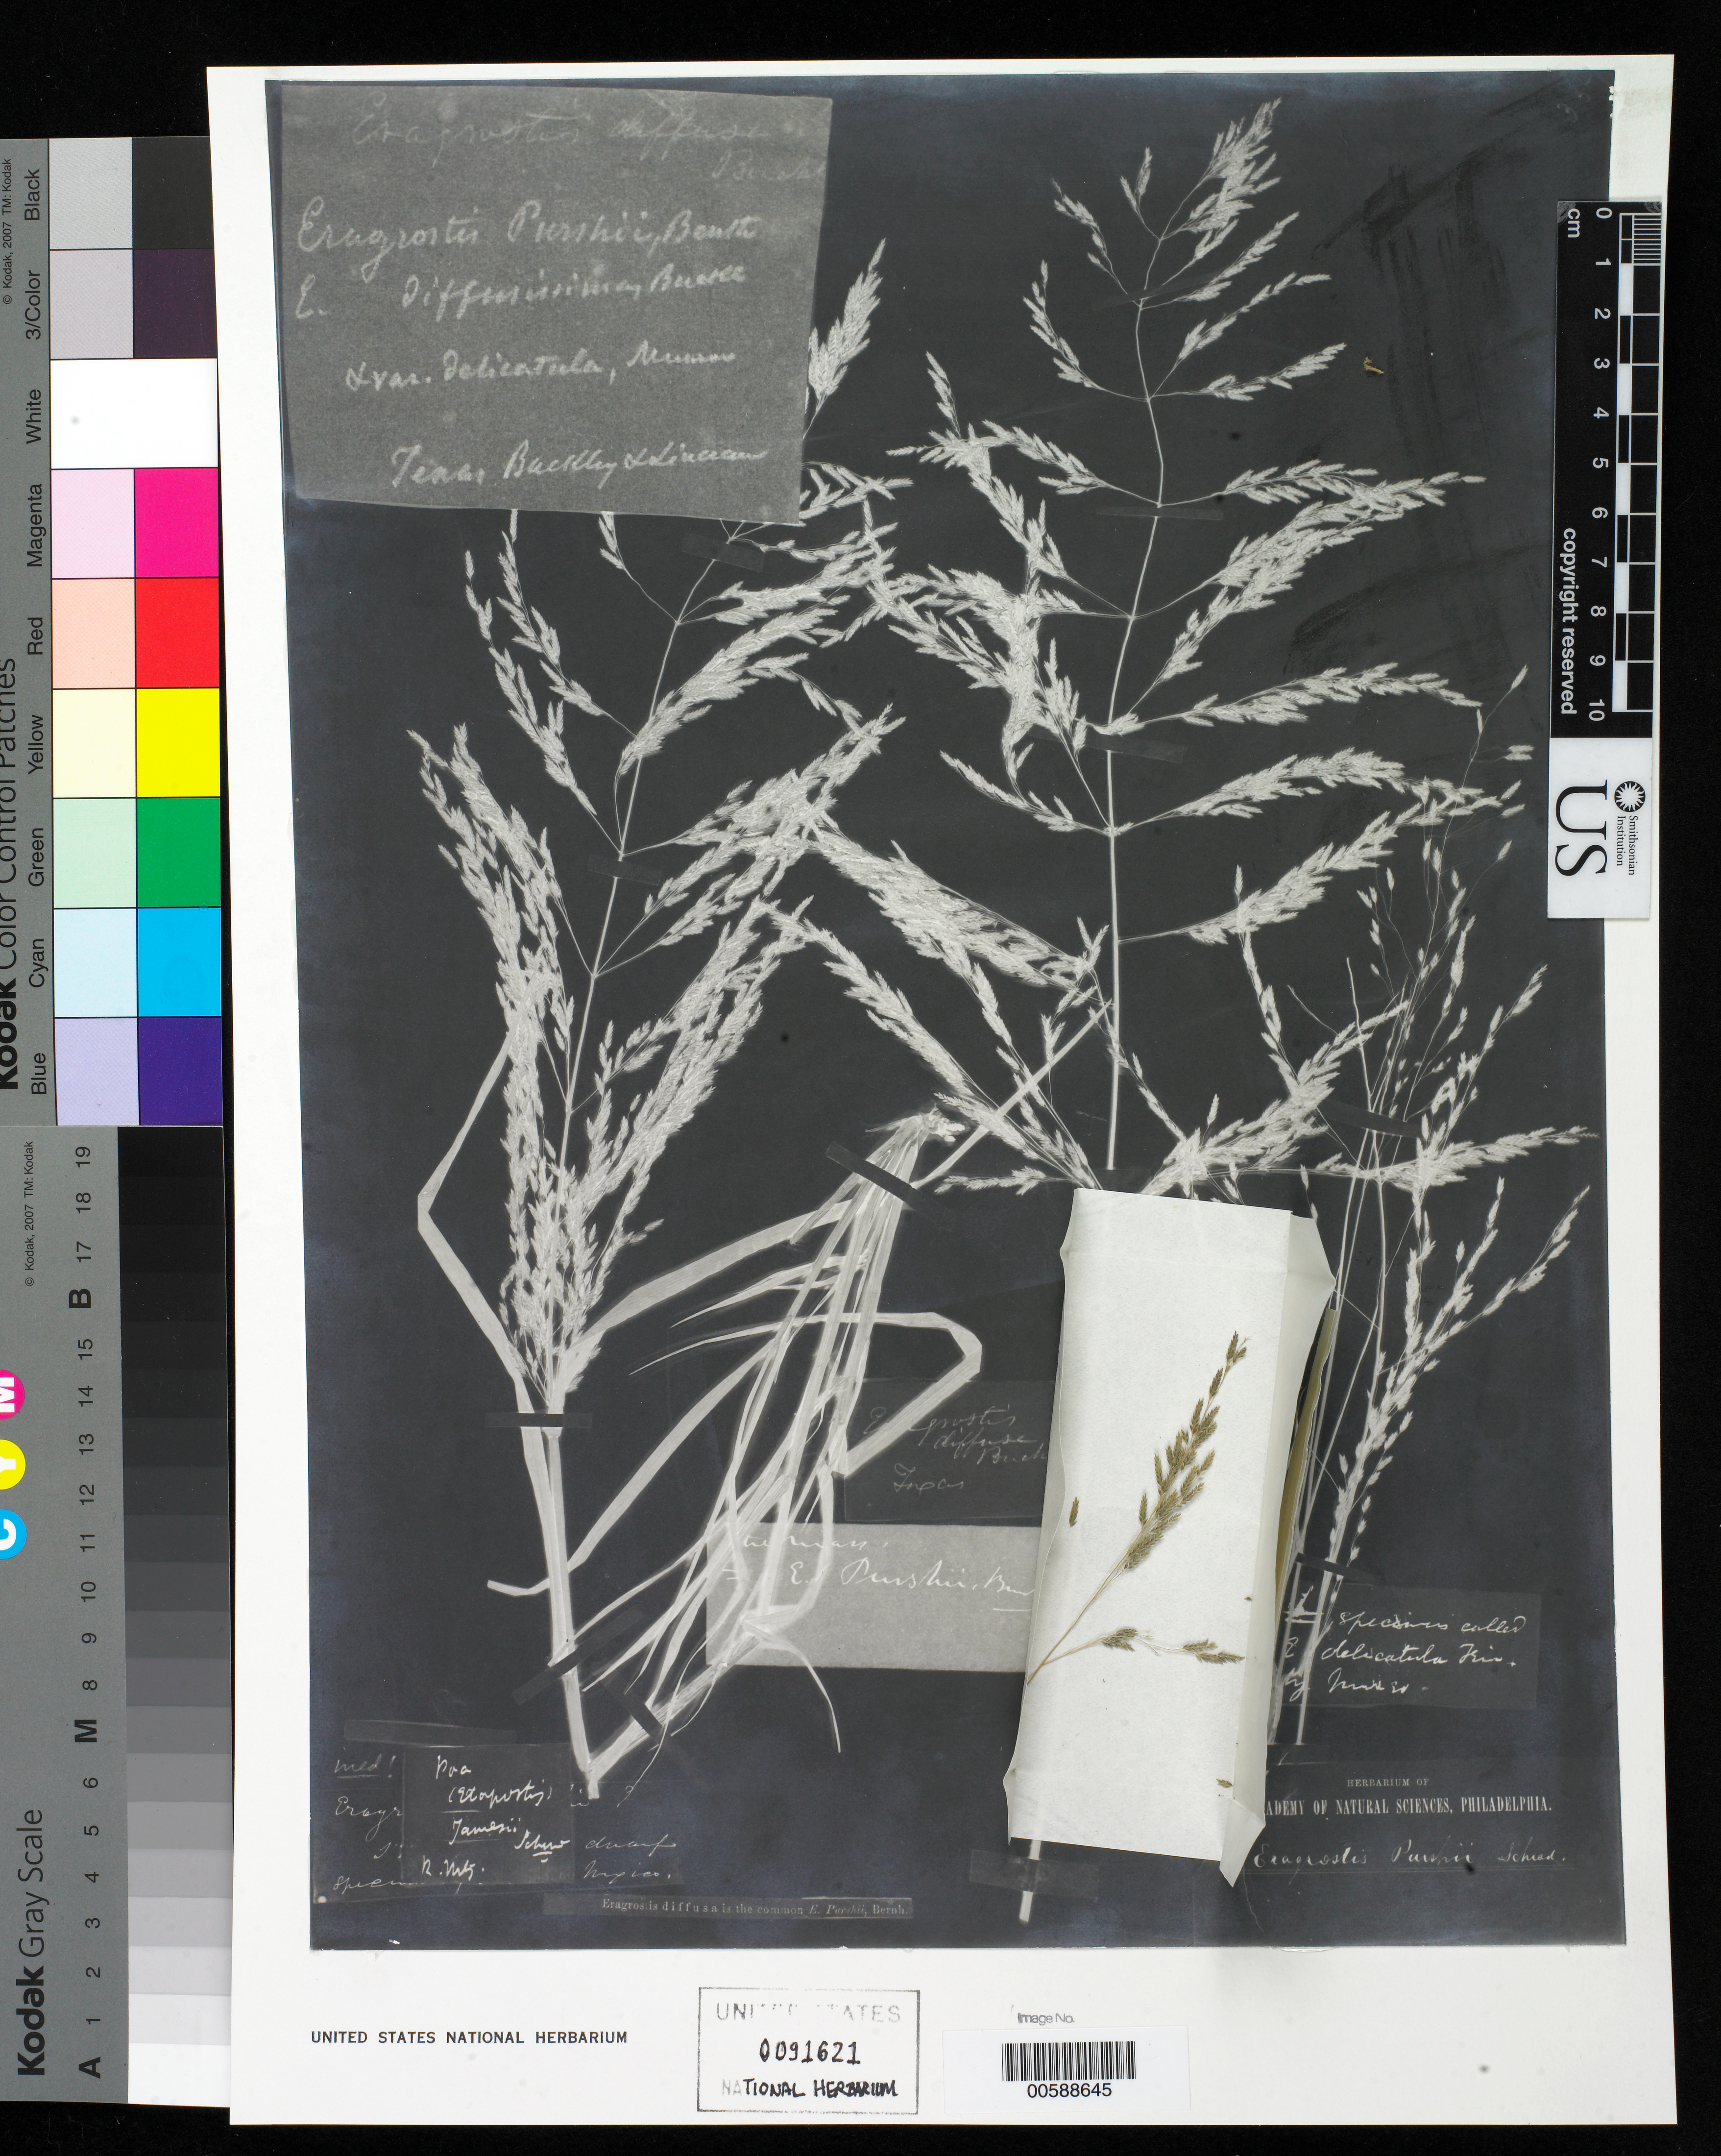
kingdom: Plantae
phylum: Tracheophyta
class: Liliopsida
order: Poales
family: Poaceae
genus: Eragrostis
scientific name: Eragrostis diffusa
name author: Buckley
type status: Type Fragment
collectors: S. B. Buckley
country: United States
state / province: Texas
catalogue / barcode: US 91621